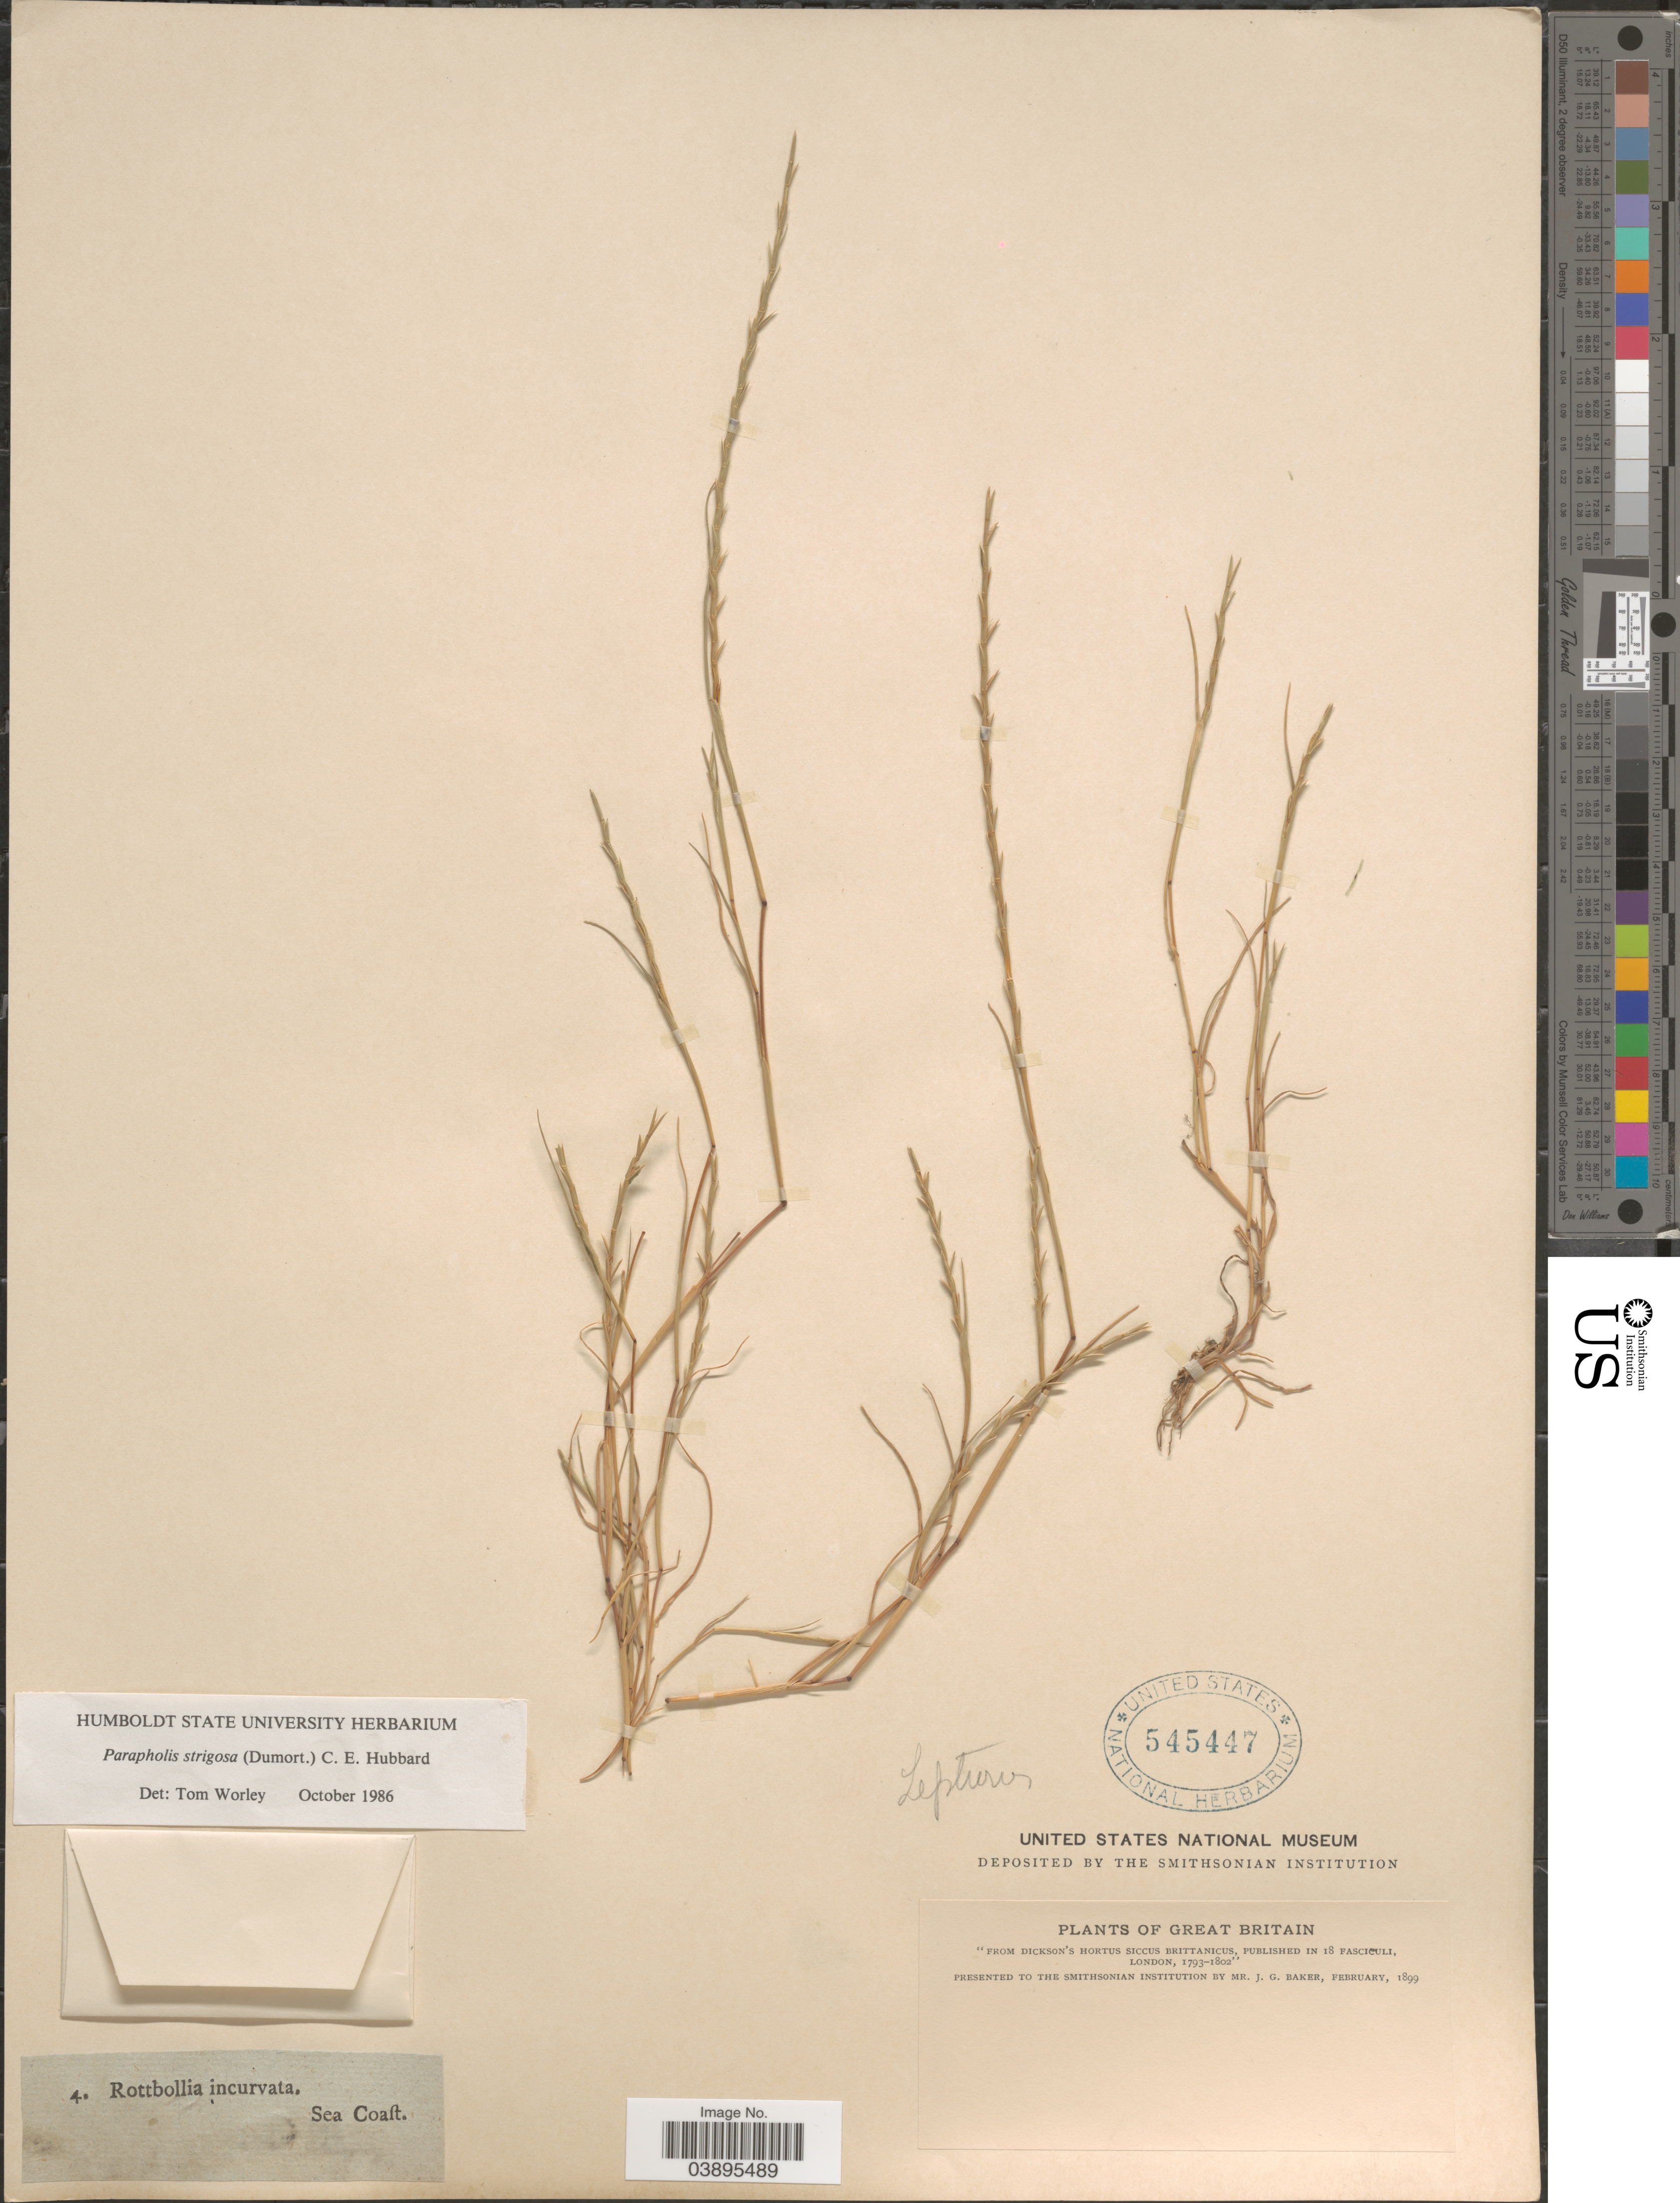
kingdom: Plantae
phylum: Tracheophyta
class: Liliopsida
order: Poales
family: Poaceae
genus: Parapholis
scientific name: Parapholis strigosa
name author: (Dumort.) C.E. Hubb.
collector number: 4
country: United Kingdom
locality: Sea Coaft. Great Britain.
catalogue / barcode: US 545447